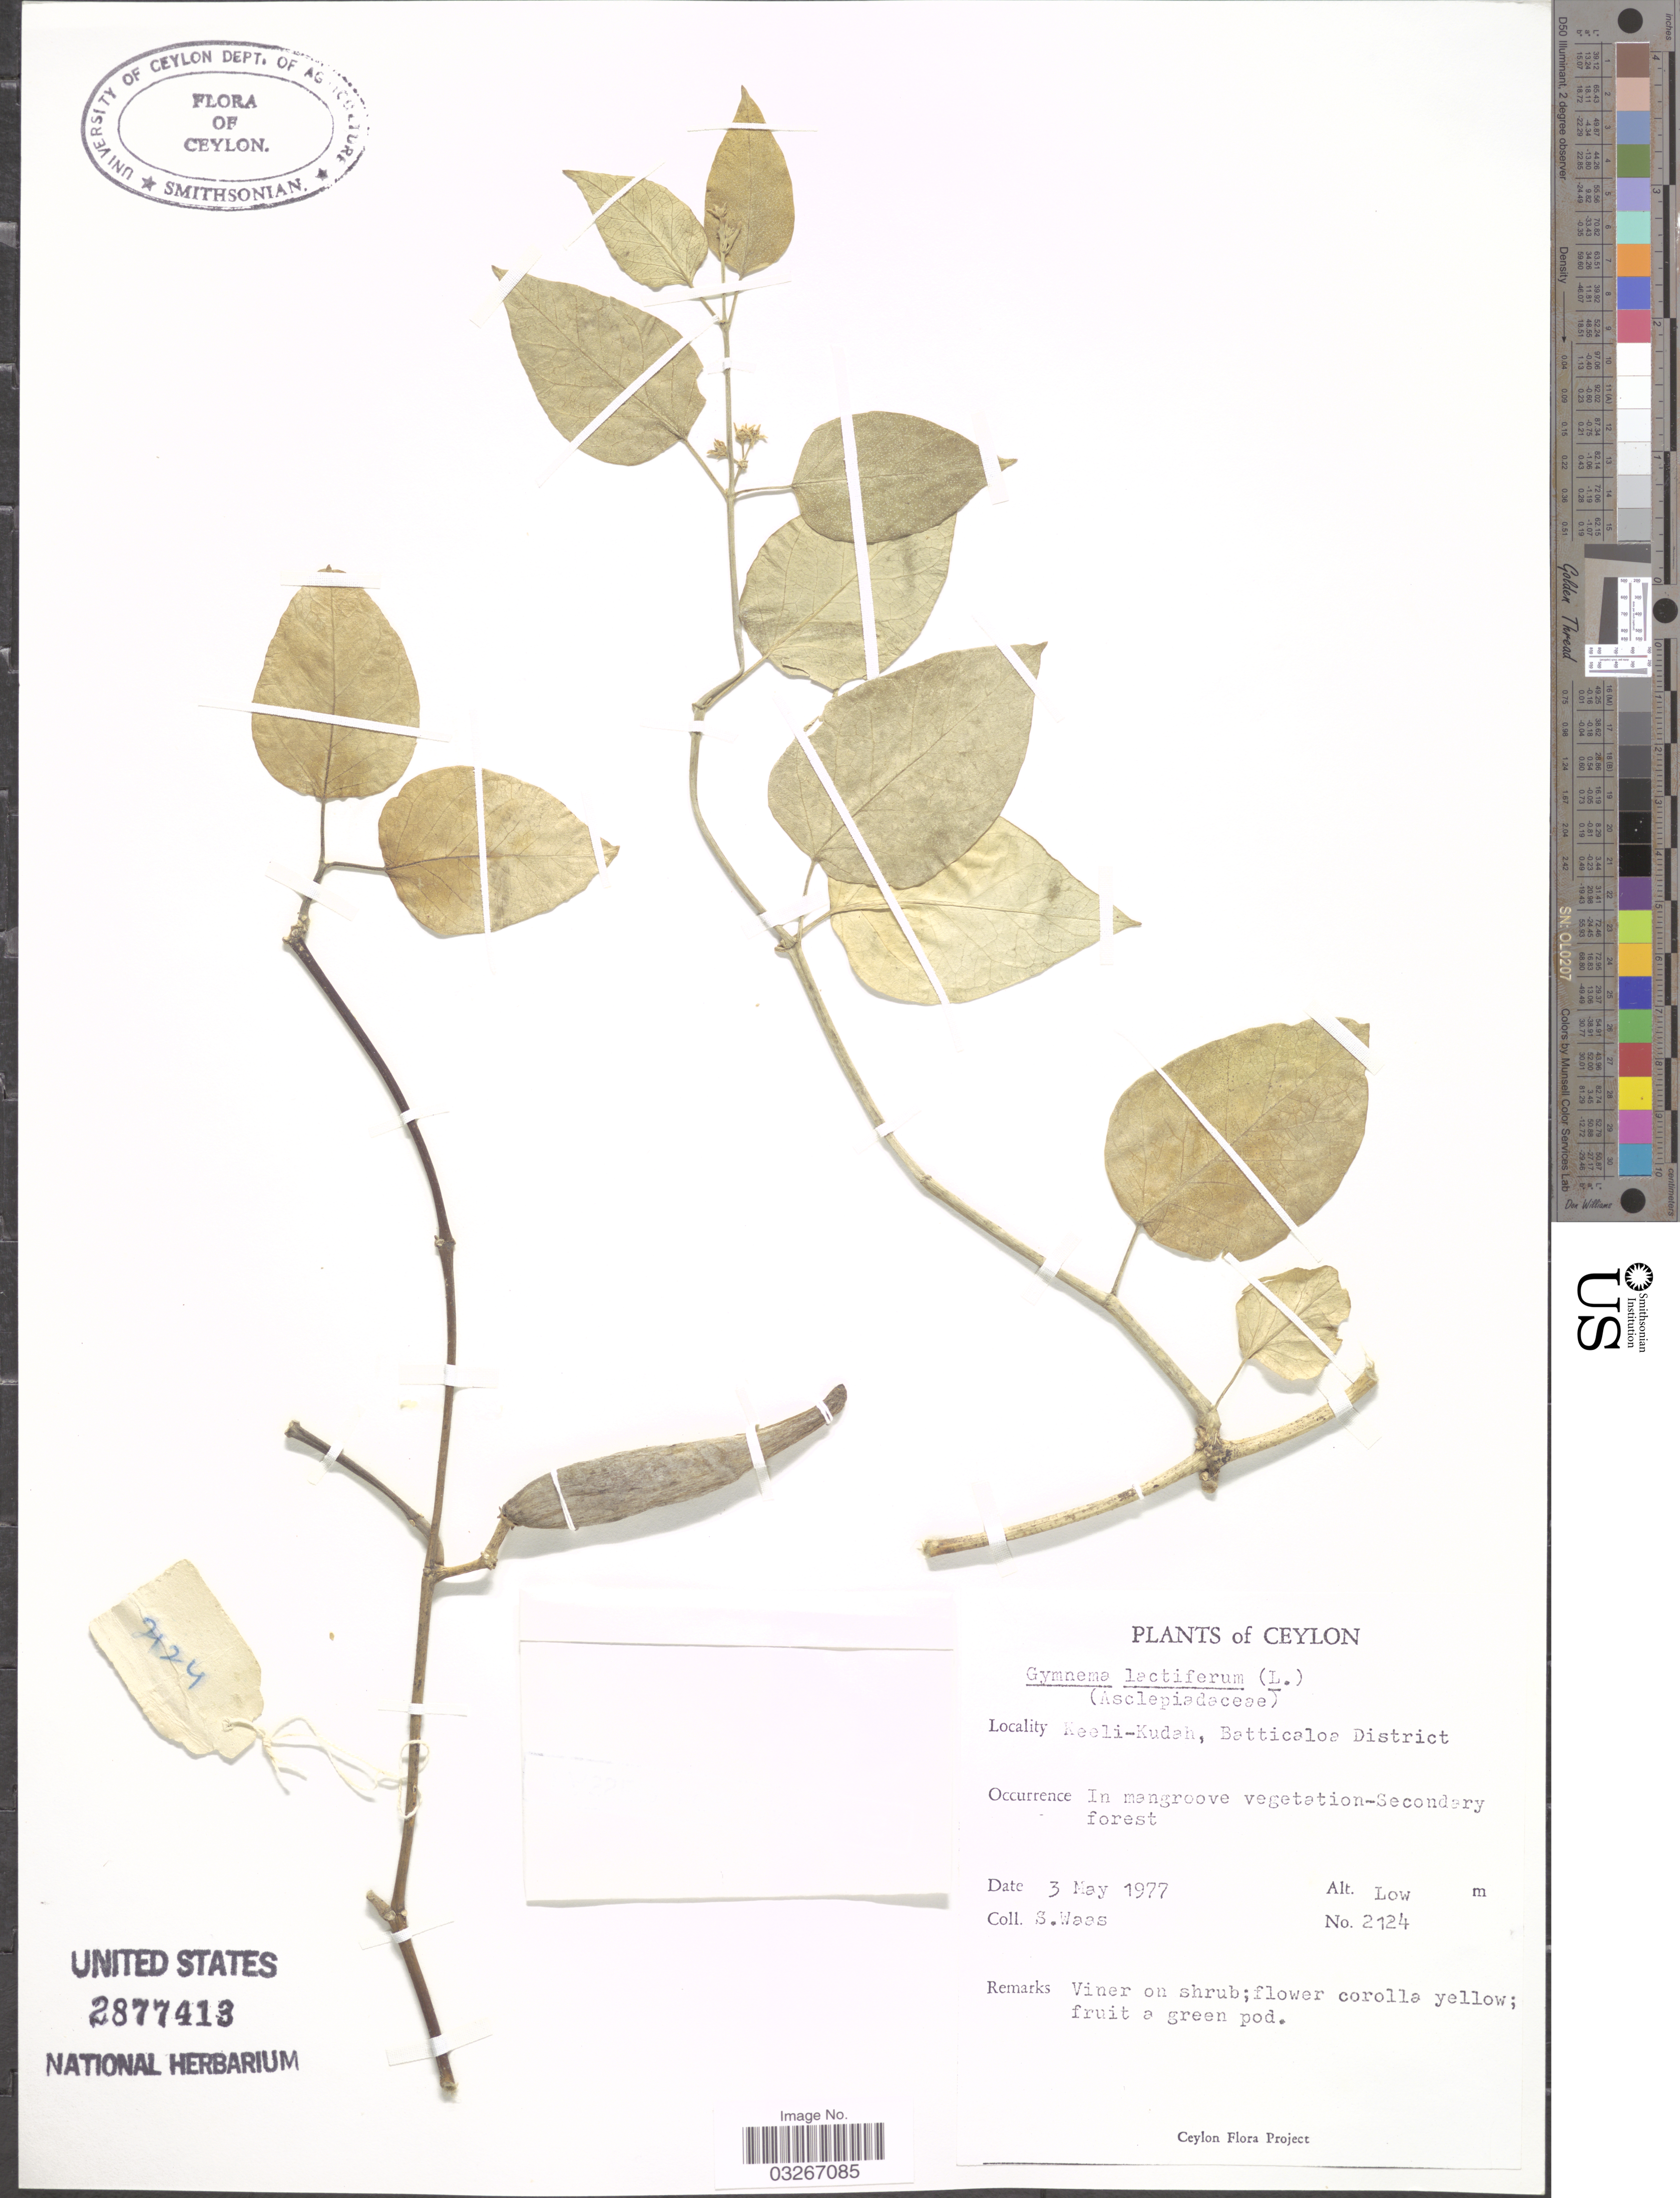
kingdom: Plantae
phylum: Tracheophyta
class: Magnoliopsida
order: Gentianales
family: Apocynaceae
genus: Gymnema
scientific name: Gymnema lactiferum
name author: (L.) R. Br. ex Schult.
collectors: S. Waas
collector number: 2124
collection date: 1977-05-03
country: Sri Lanka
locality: Ceylon. Keeli-Kudah, Batticaloa District.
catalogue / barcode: US 2877413